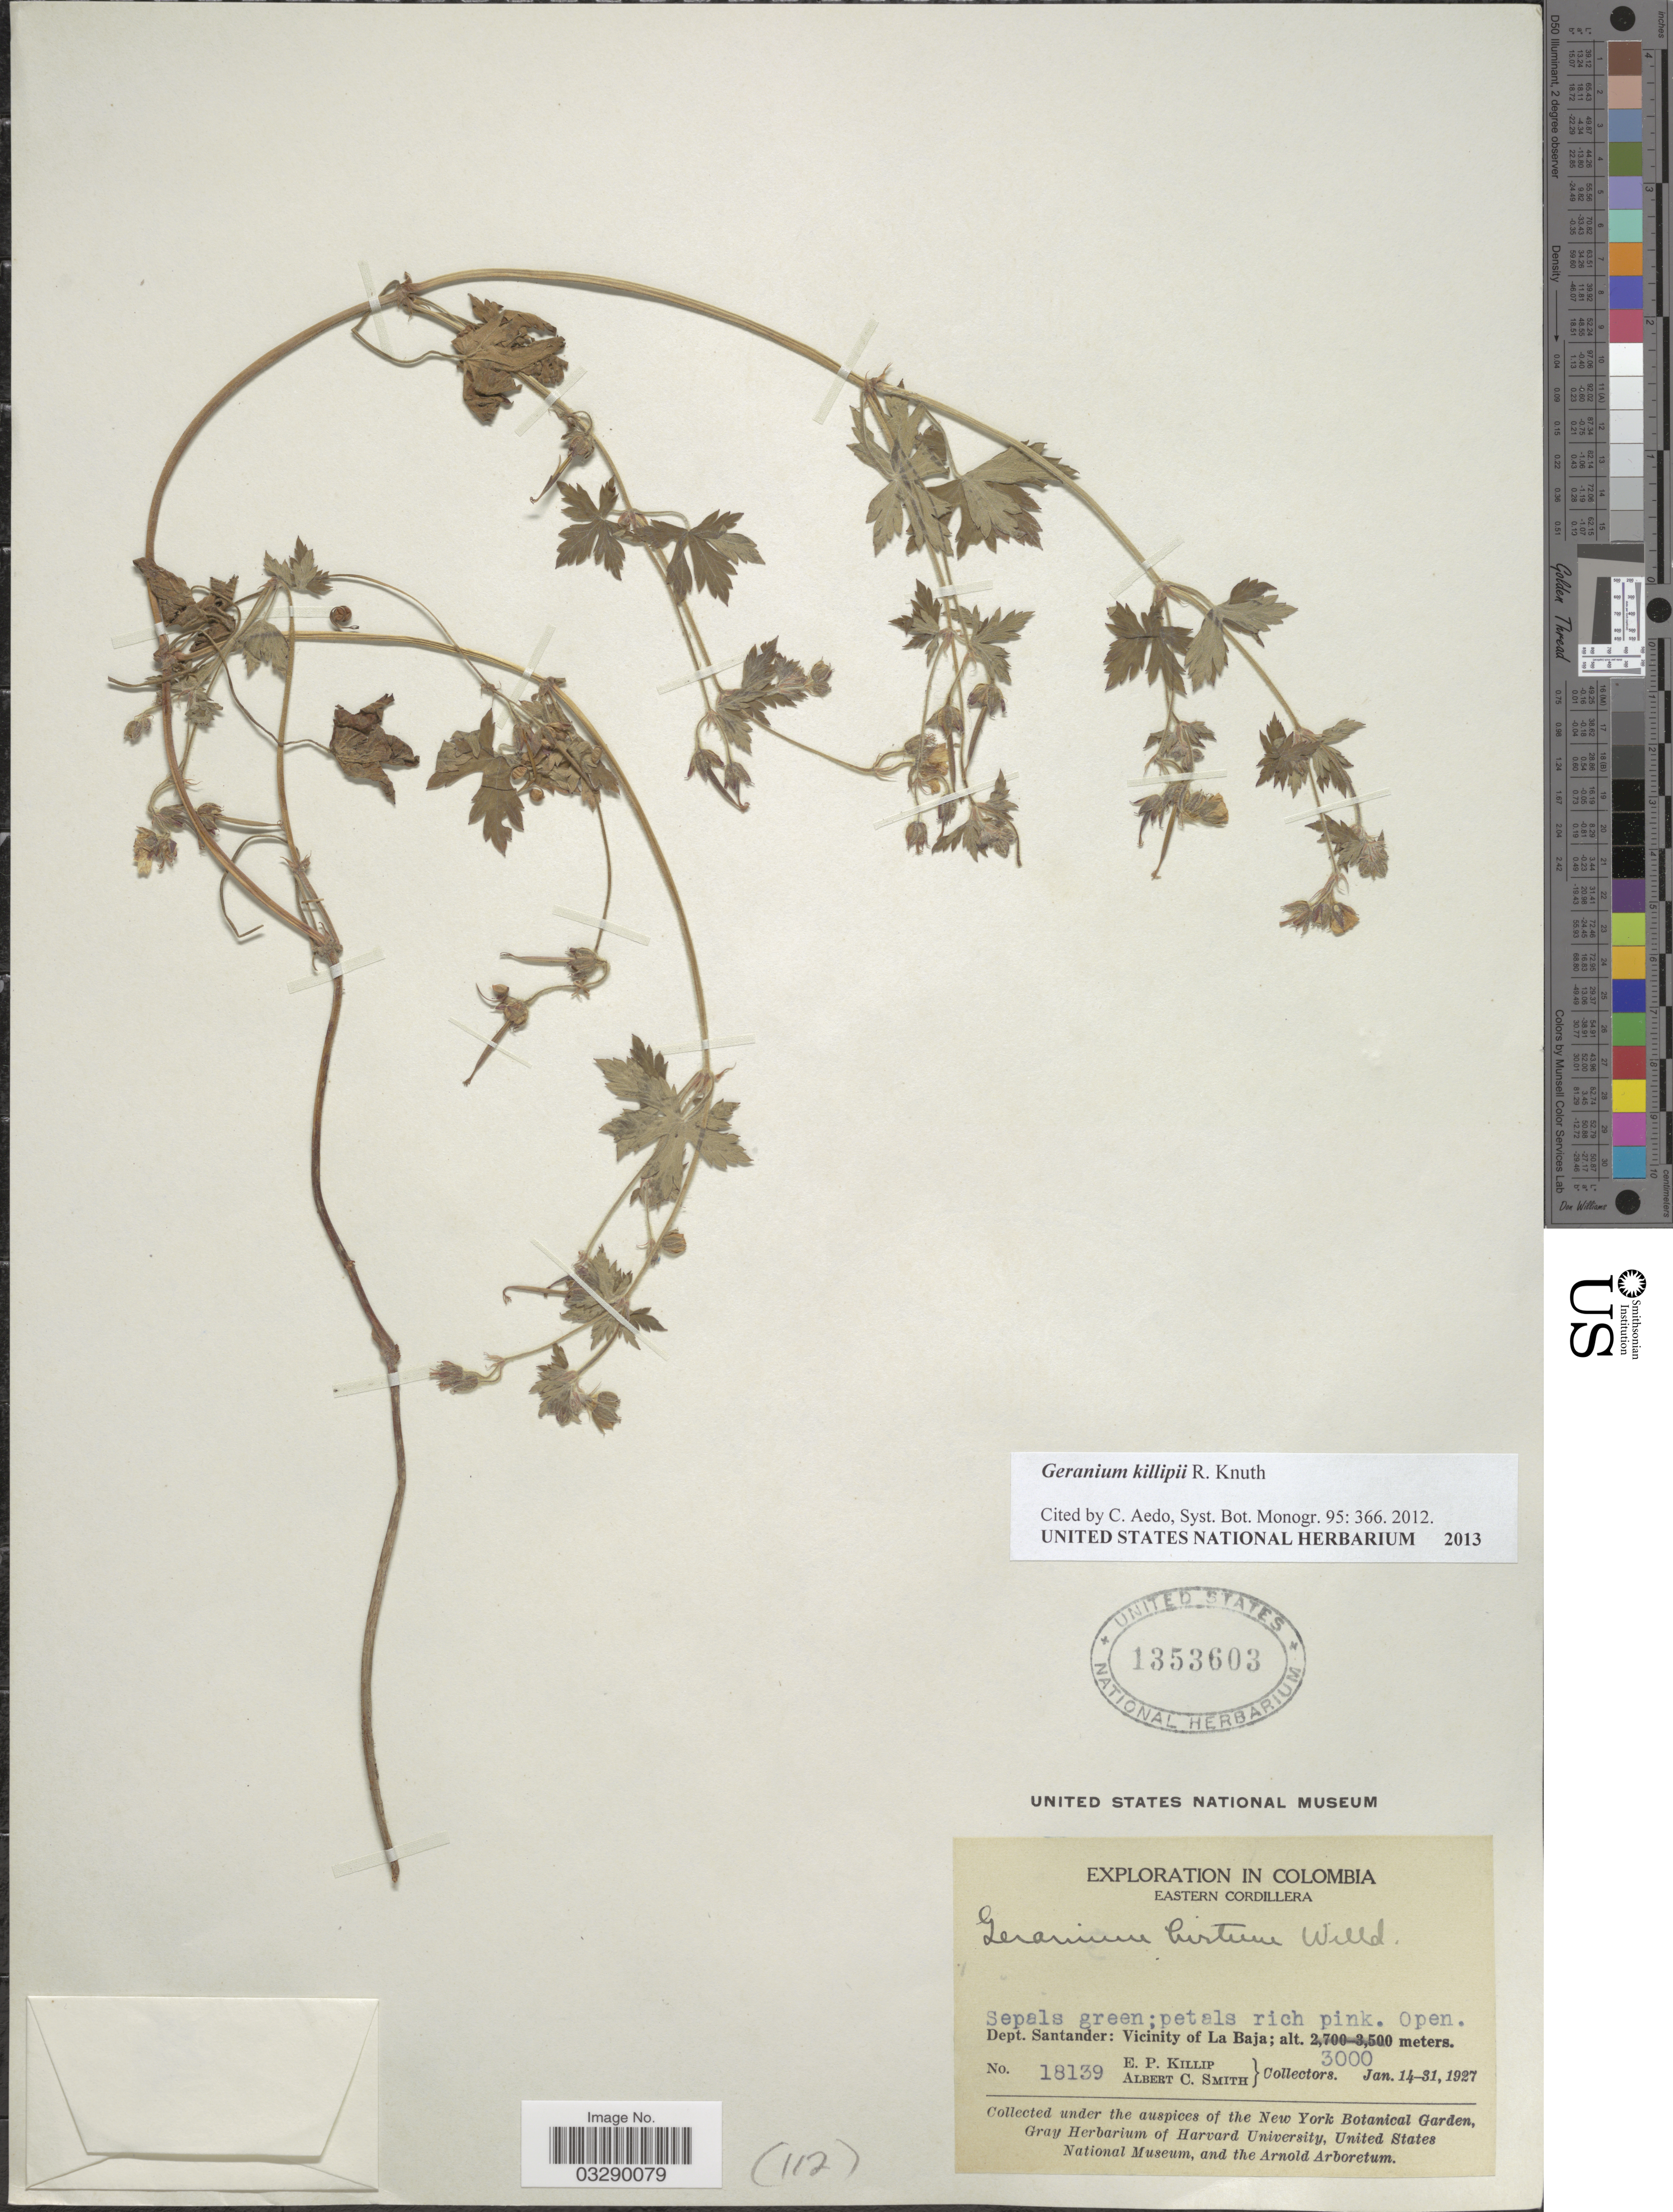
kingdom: Plantae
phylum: Tracheophyta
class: Magnoliopsida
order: Geraniales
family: Geraniaceae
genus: Geranium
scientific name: Geranium killipii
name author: R. Knuth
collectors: E. P. Killip & A. C. Smith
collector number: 18139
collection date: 1927-01-14/1927-01-31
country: Colombia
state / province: Santander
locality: Dept. Santander: Vicinity of La Baja.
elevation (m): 3000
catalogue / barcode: US 1353603